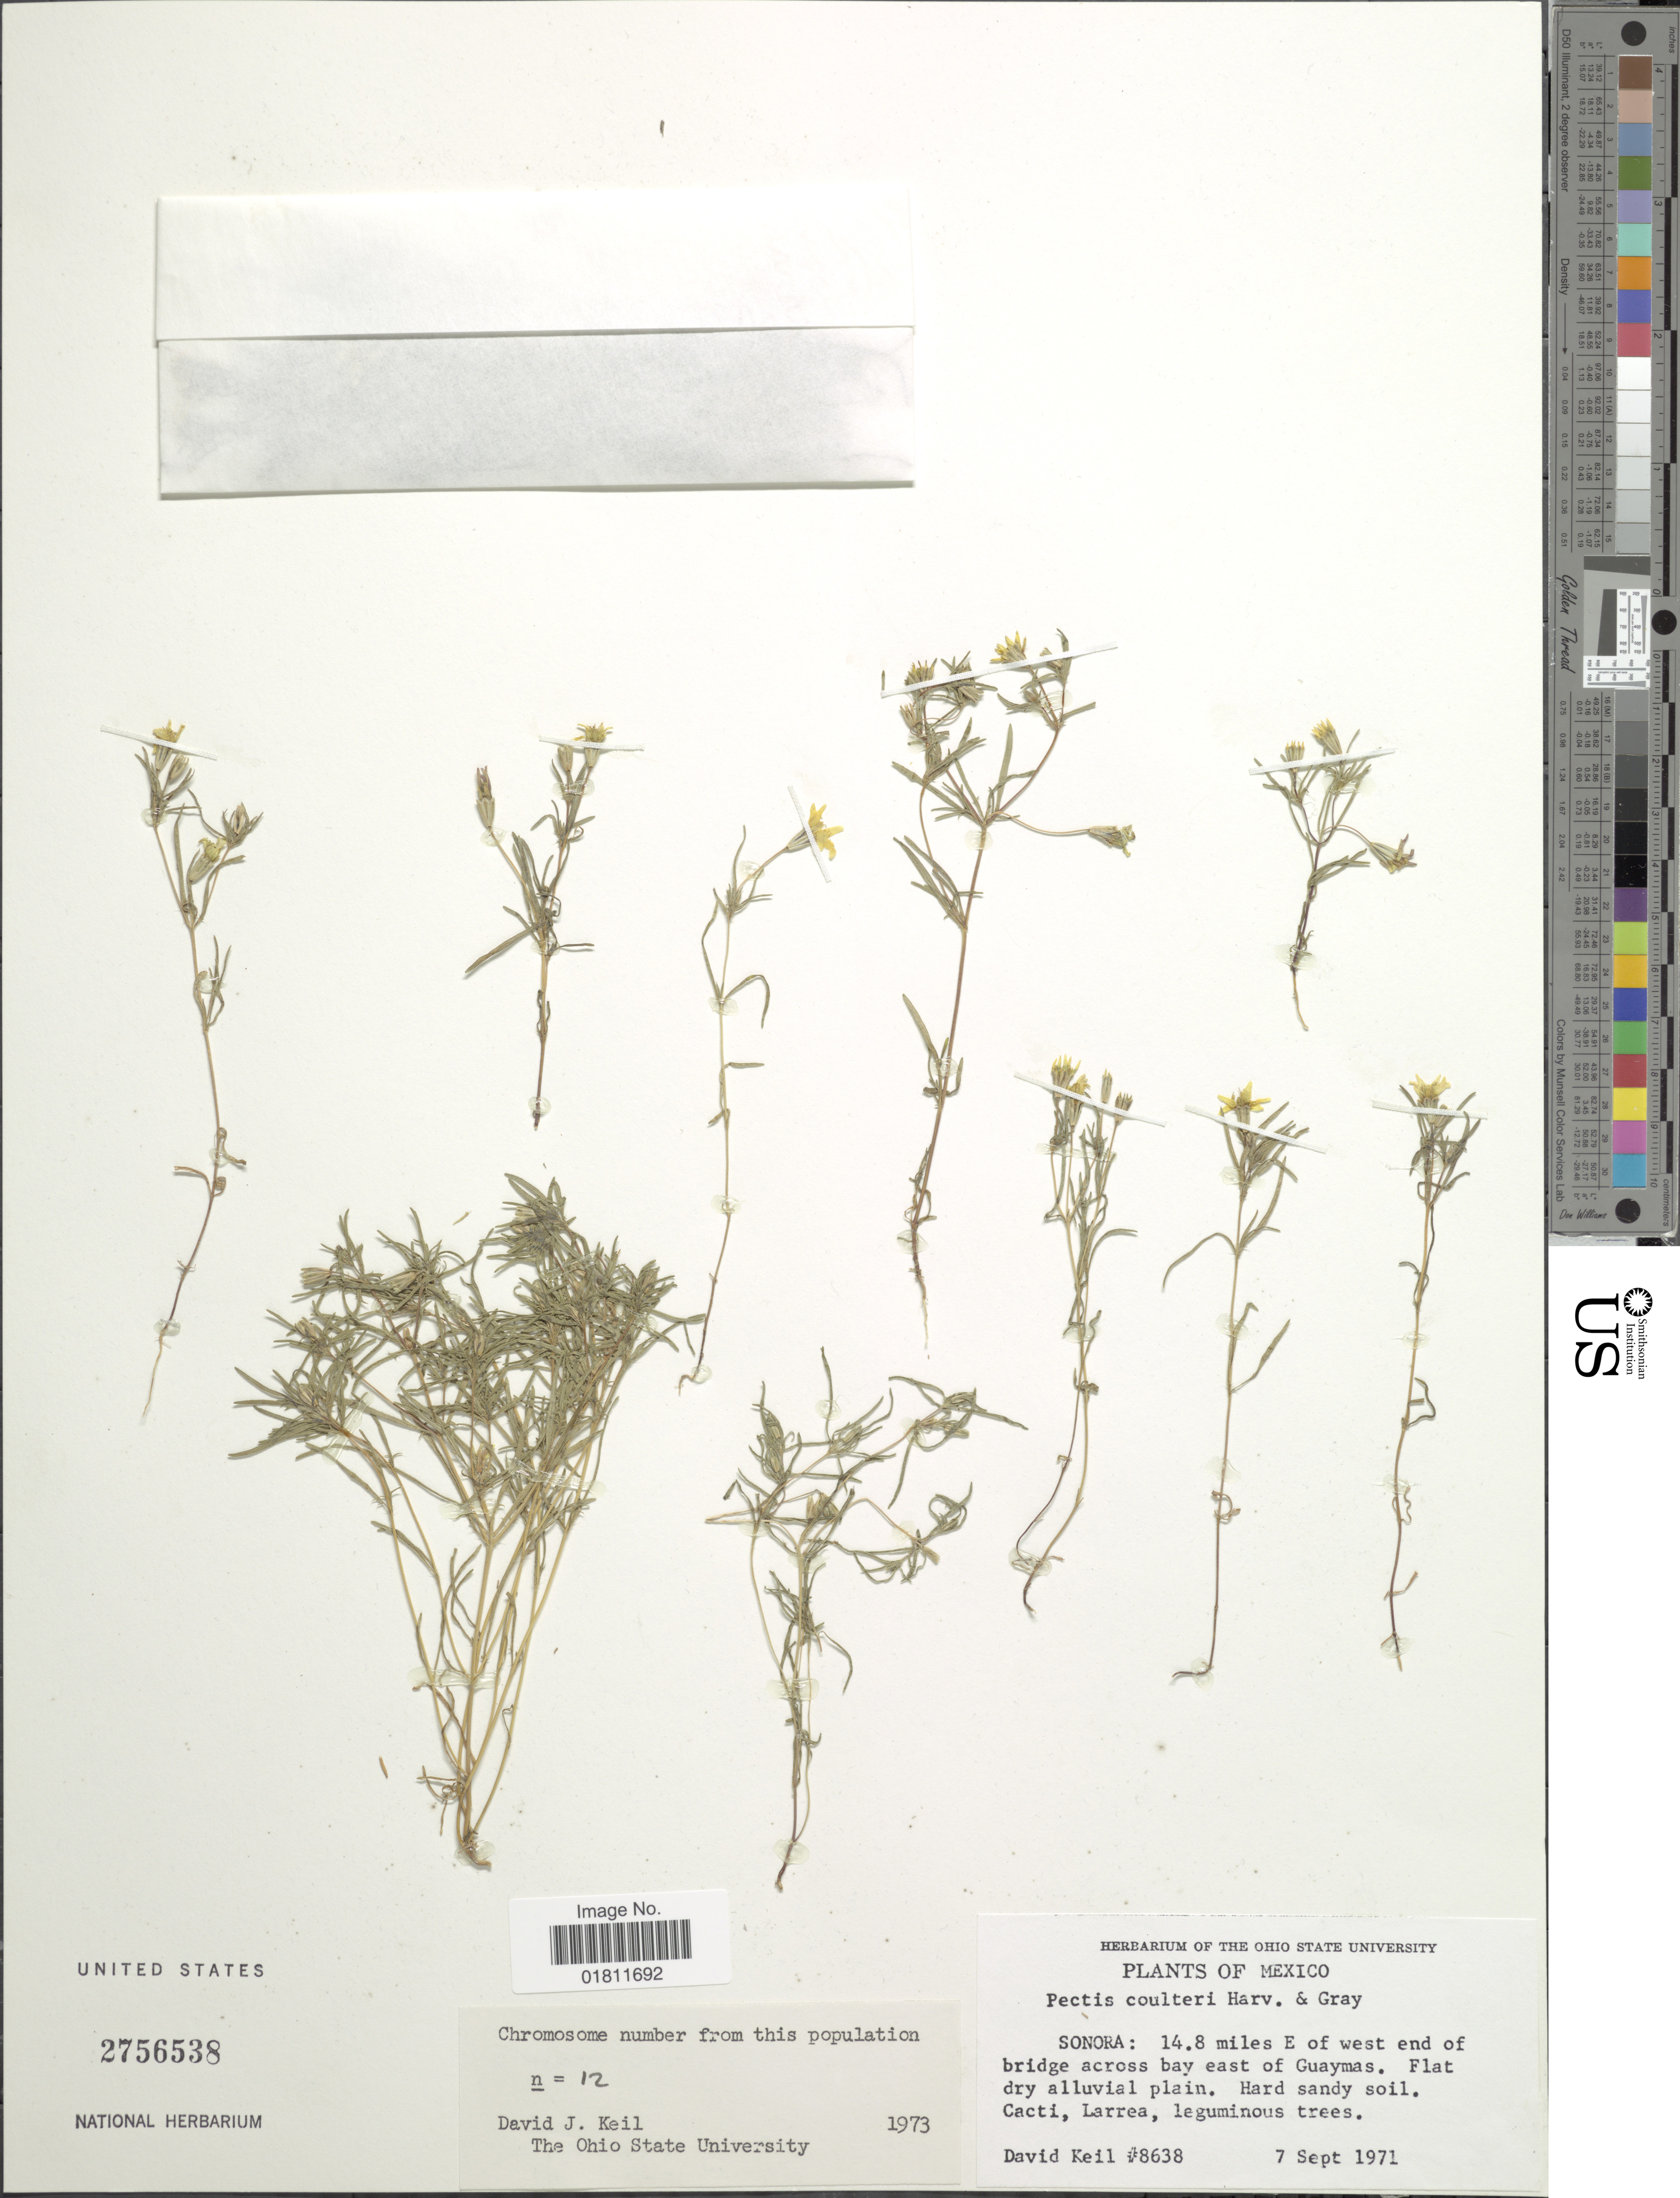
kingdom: Plantae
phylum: Tracheophyta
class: Magnoliopsida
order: Asterales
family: Asteraceae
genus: Pectis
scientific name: Pectis coulteri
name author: Harv. & A. Gray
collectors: D. J. Keil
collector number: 8638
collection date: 1971-09-07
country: Mexico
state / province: Sonora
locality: Sonora: 14.8 miles E of west end of bridge across bay east of Guaymas.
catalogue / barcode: US 2756538